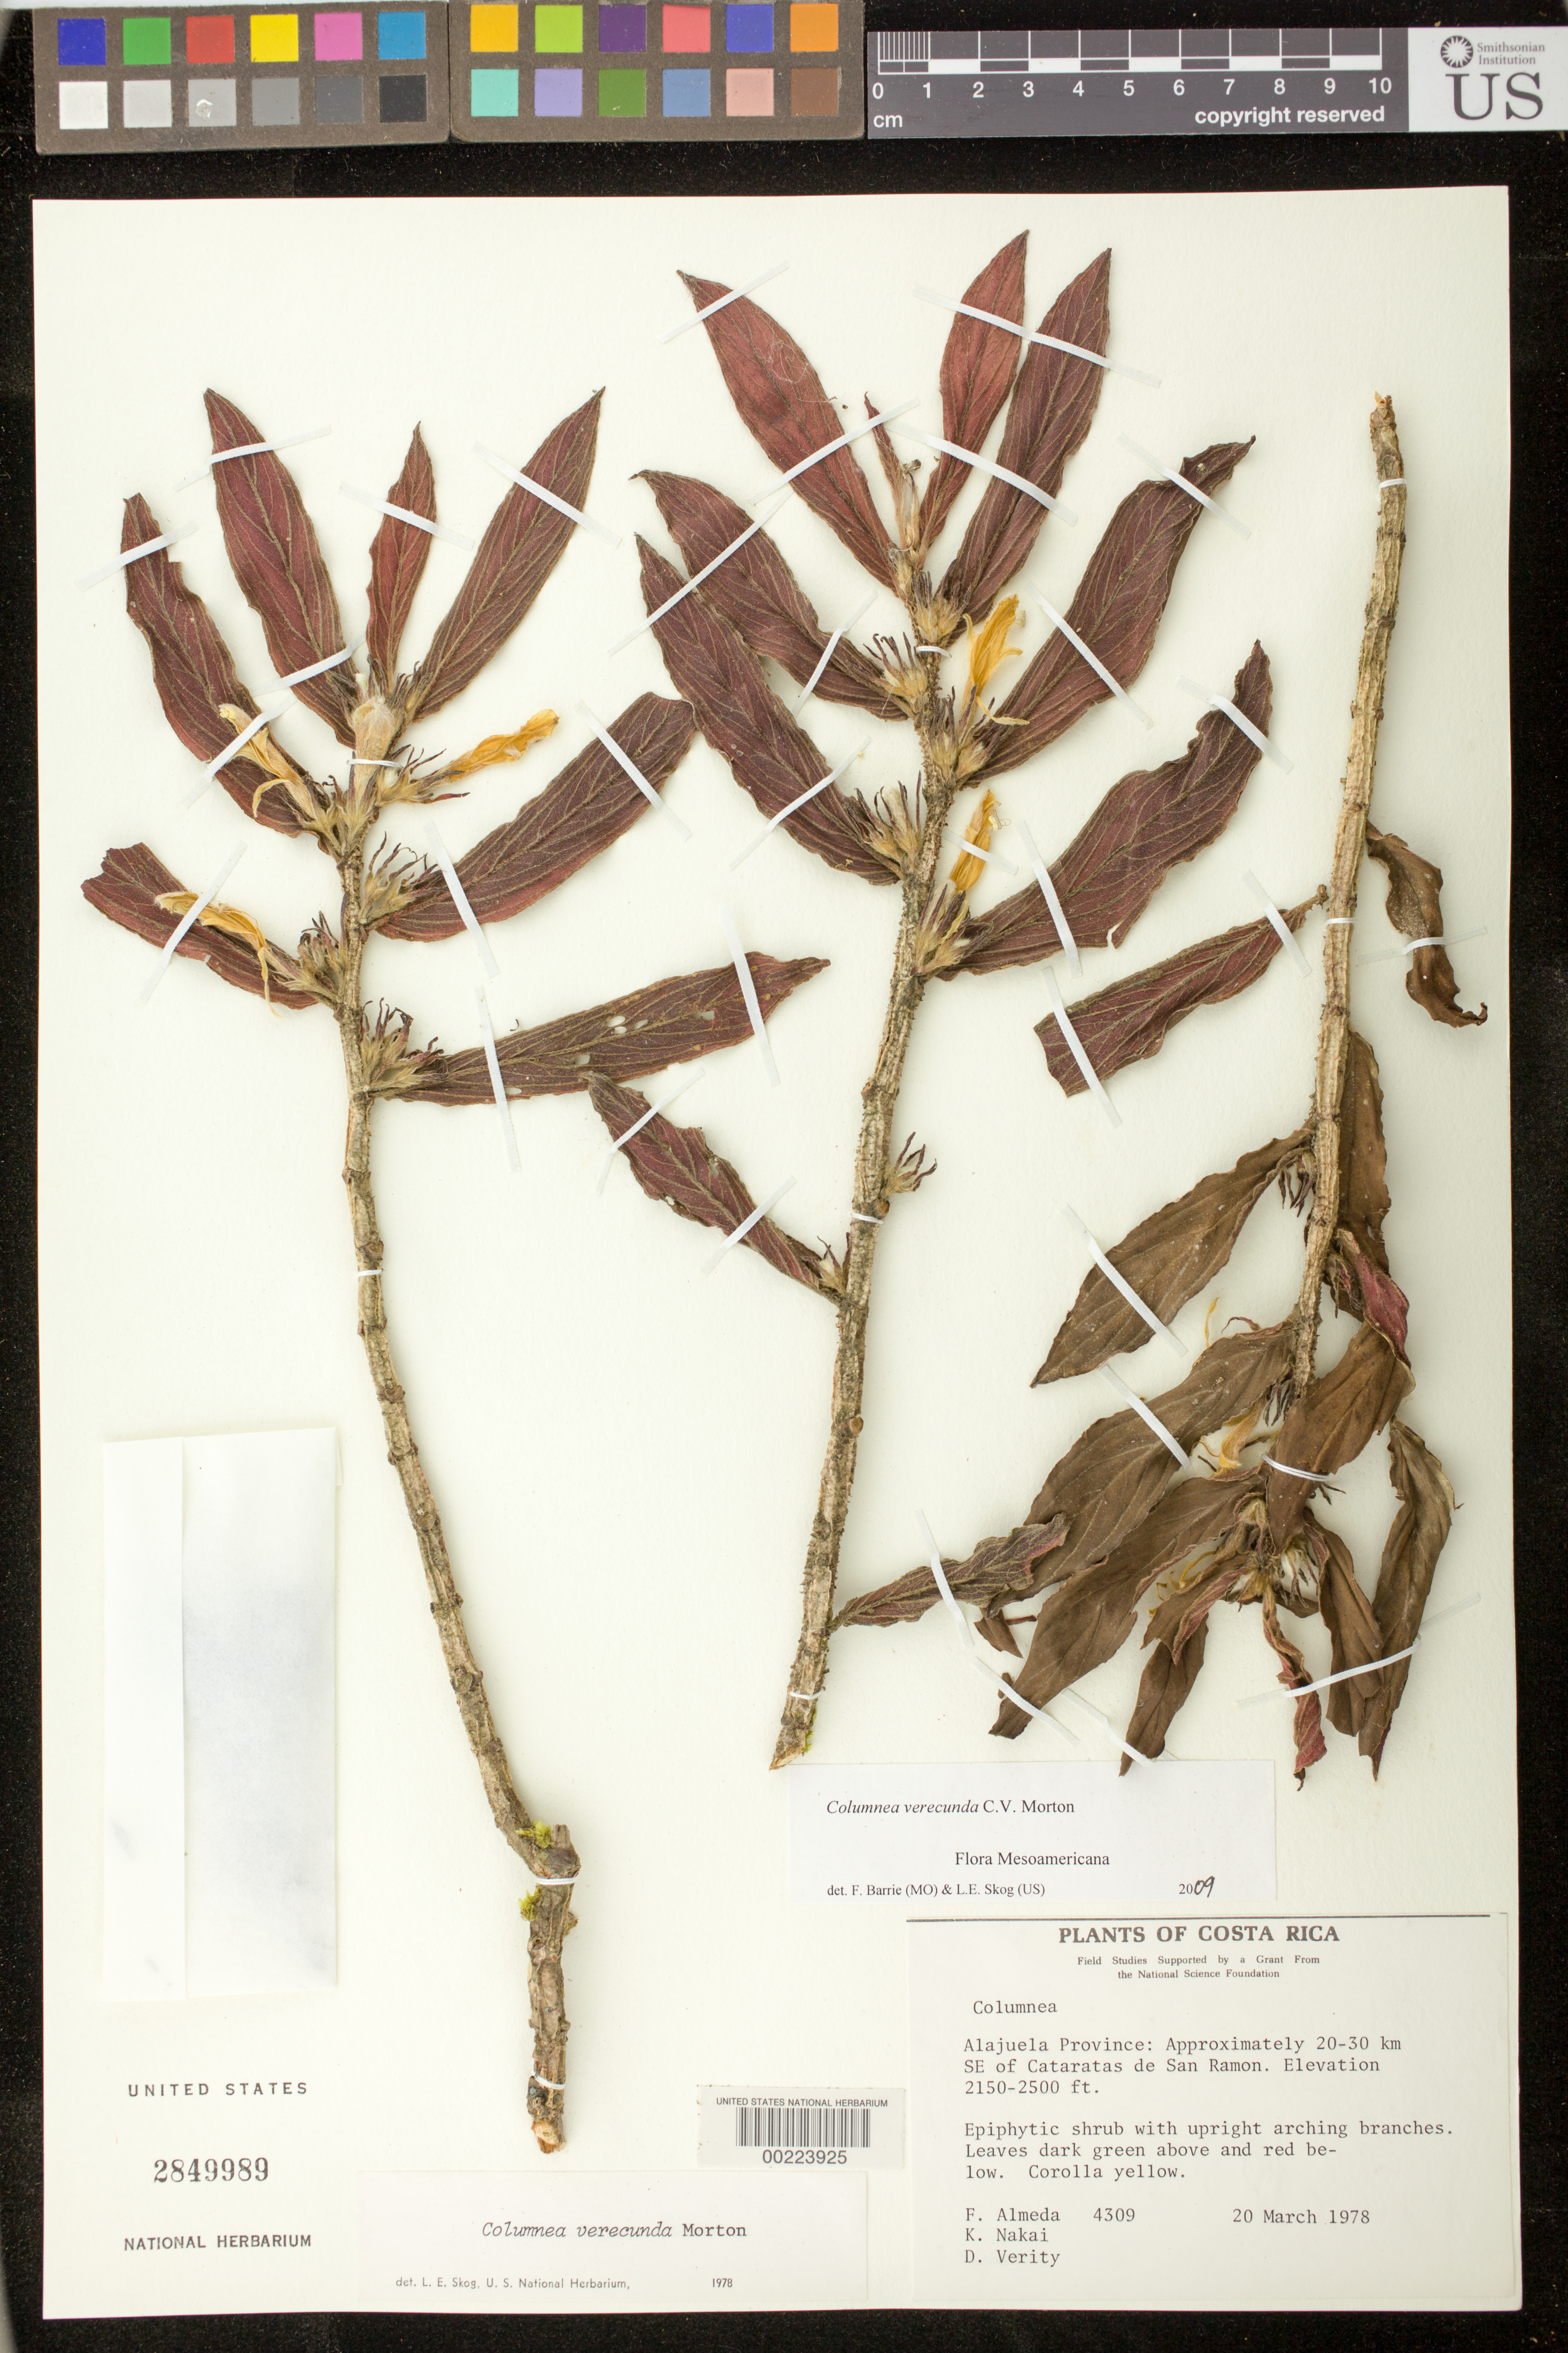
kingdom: Plantae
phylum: Tracheophyta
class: Magnoliopsida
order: Lamiales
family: Gesneriaceae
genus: Columnea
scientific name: Columnea verecunda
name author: C.V. Morton in Standl.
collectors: F. Almeda, K. M. Nakai & D. Verity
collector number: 4309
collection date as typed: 20 Mar 1978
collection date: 1978-03-20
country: Costa Rica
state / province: Alajuela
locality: Approximately 20-30 km SE of Cataratas de San Ramon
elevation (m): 655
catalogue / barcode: US 2849989